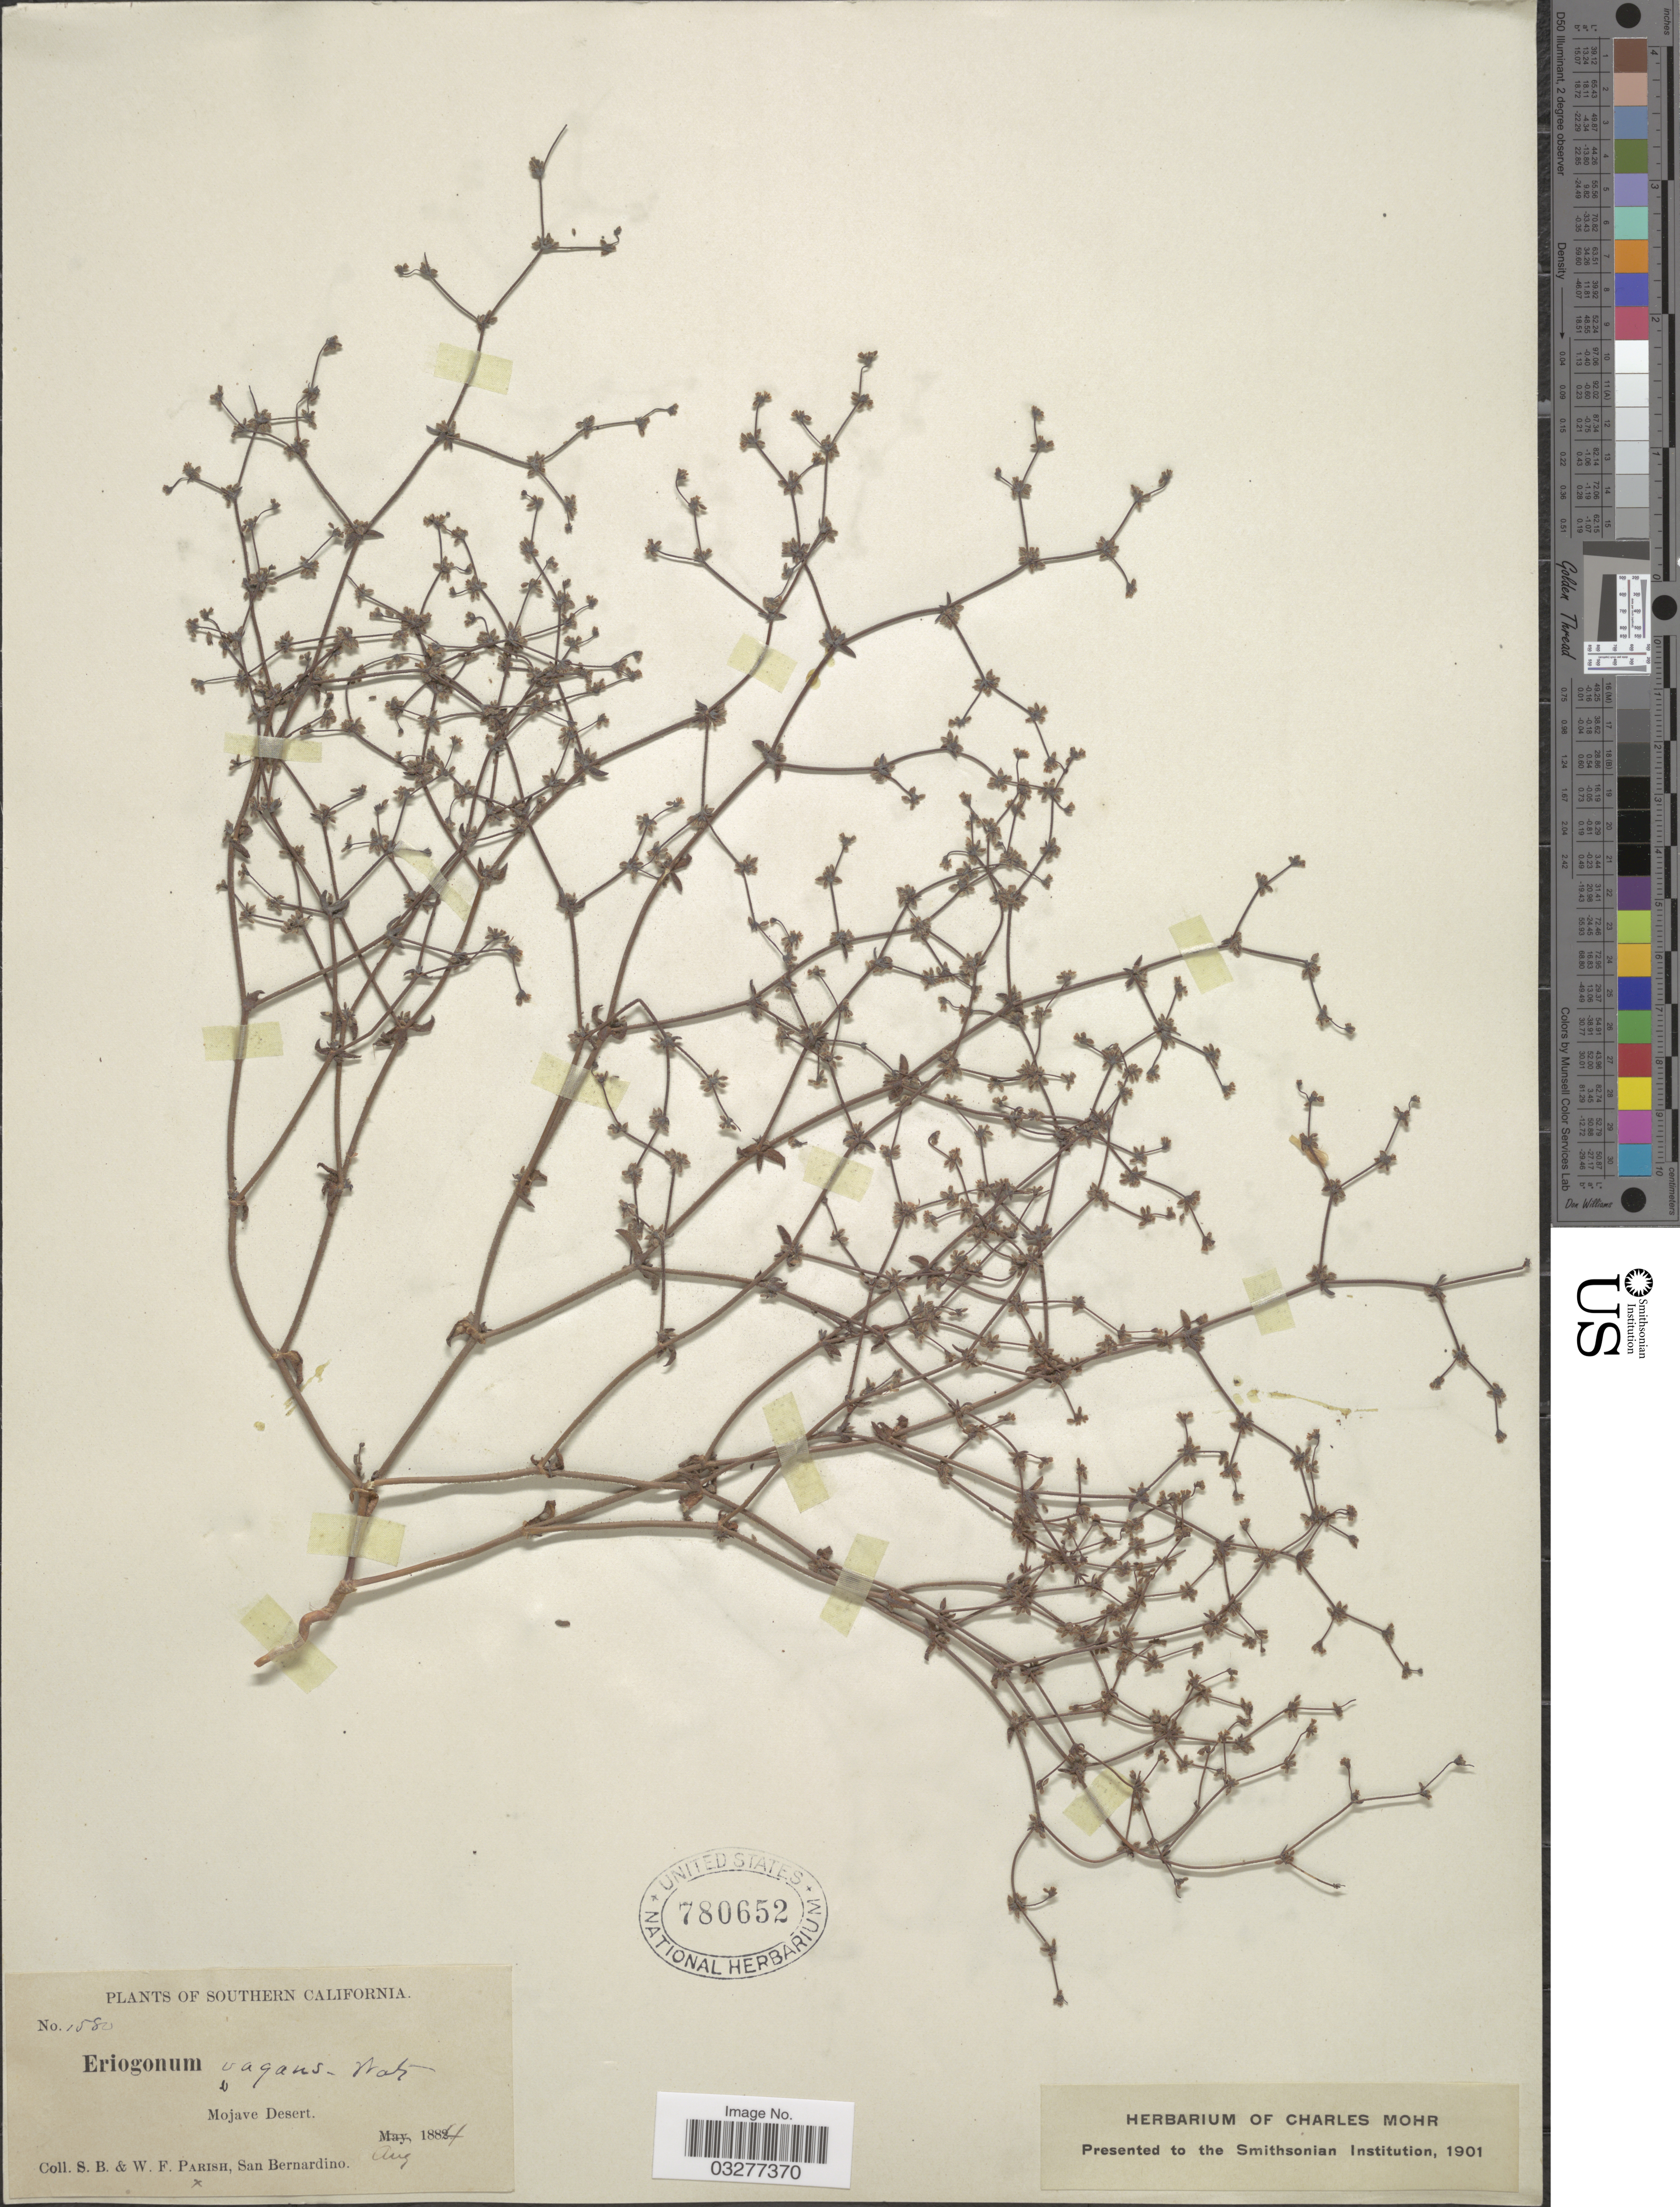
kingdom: Plantae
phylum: Tracheophyta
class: Magnoliopsida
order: Caryophyllales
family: Polygonaceae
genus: Eriogonum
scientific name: Eriogonum inerme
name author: (S. Watson) Jeps.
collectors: S. B. Parish & W. F. Parish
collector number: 1580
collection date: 1884-08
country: United States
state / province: California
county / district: San Bernardino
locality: Southern California. Mojave Desert.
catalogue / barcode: US 780652